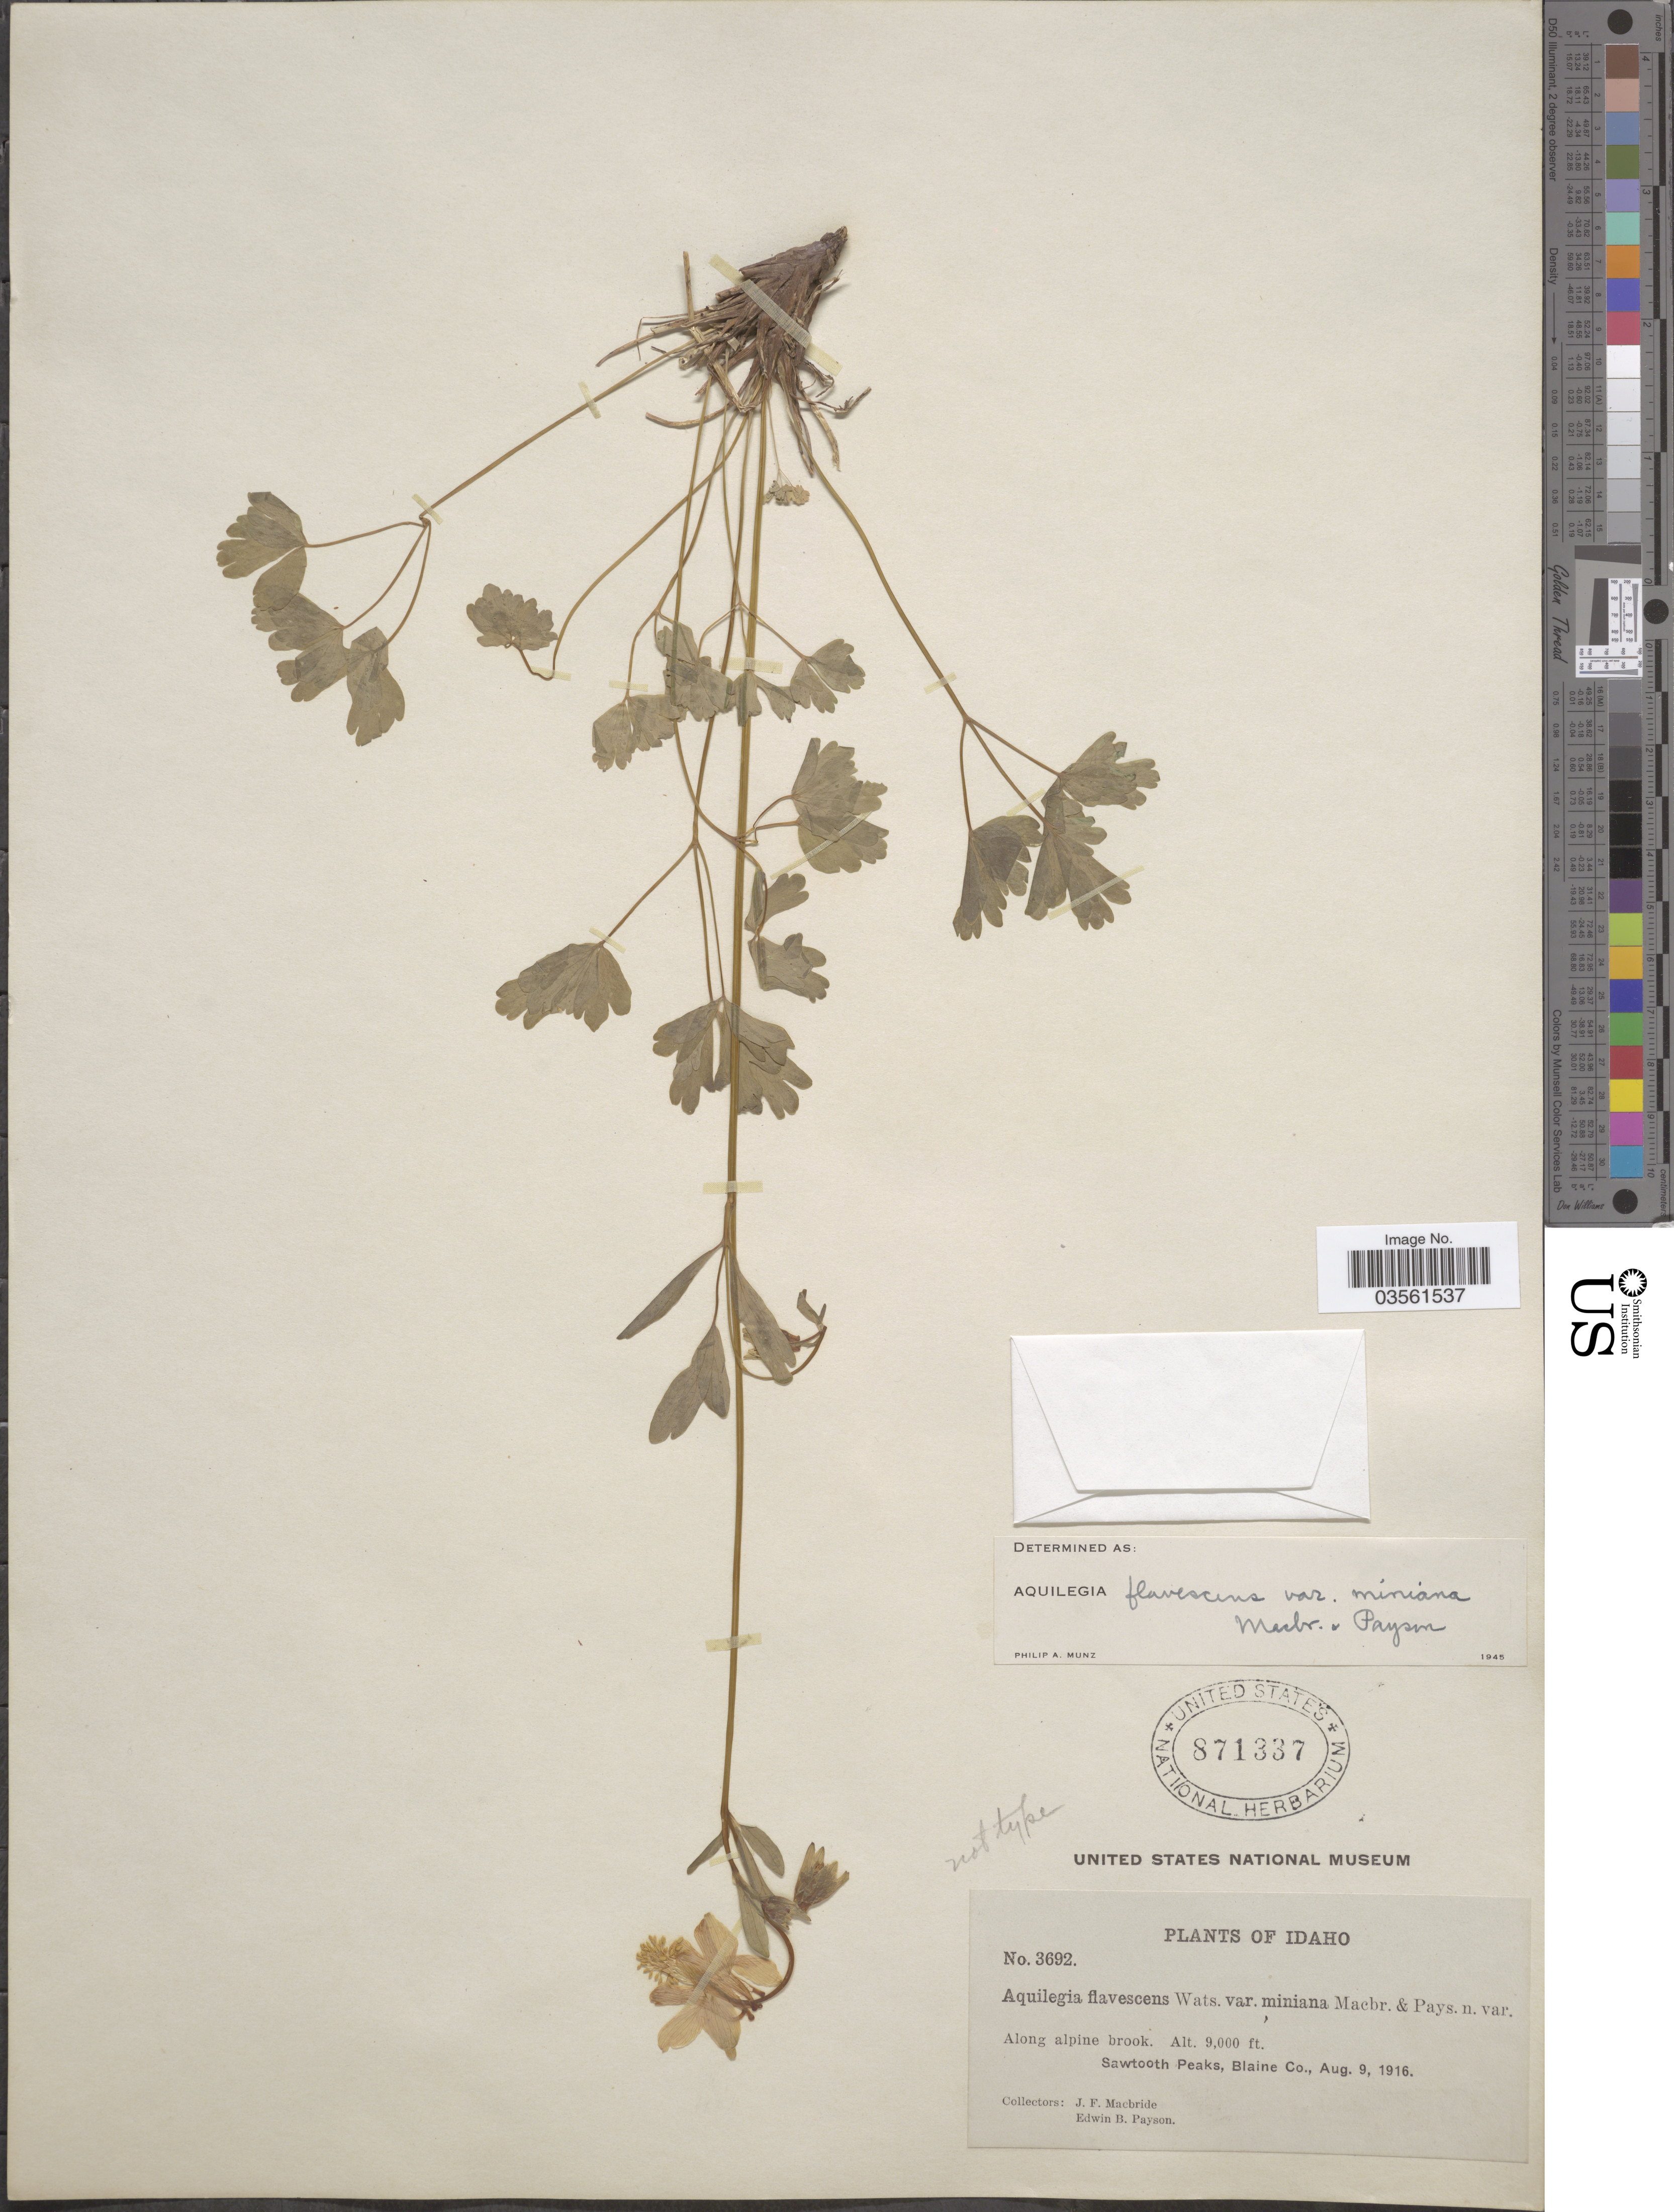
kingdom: Plantae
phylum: Tracheophyta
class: Magnoliopsida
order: Ranunculales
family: Ranunculaceae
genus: Aquilegia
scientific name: Aquilegia flavescens var. miniana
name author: J.F. Macbr. & Payson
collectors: J. F. Macbride & E. B. Payson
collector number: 3692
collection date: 1916-08-09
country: United States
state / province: Idaho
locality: Along alpine brook. Sawtooth Peaks, Blaine Co.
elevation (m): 2743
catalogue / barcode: US 871337